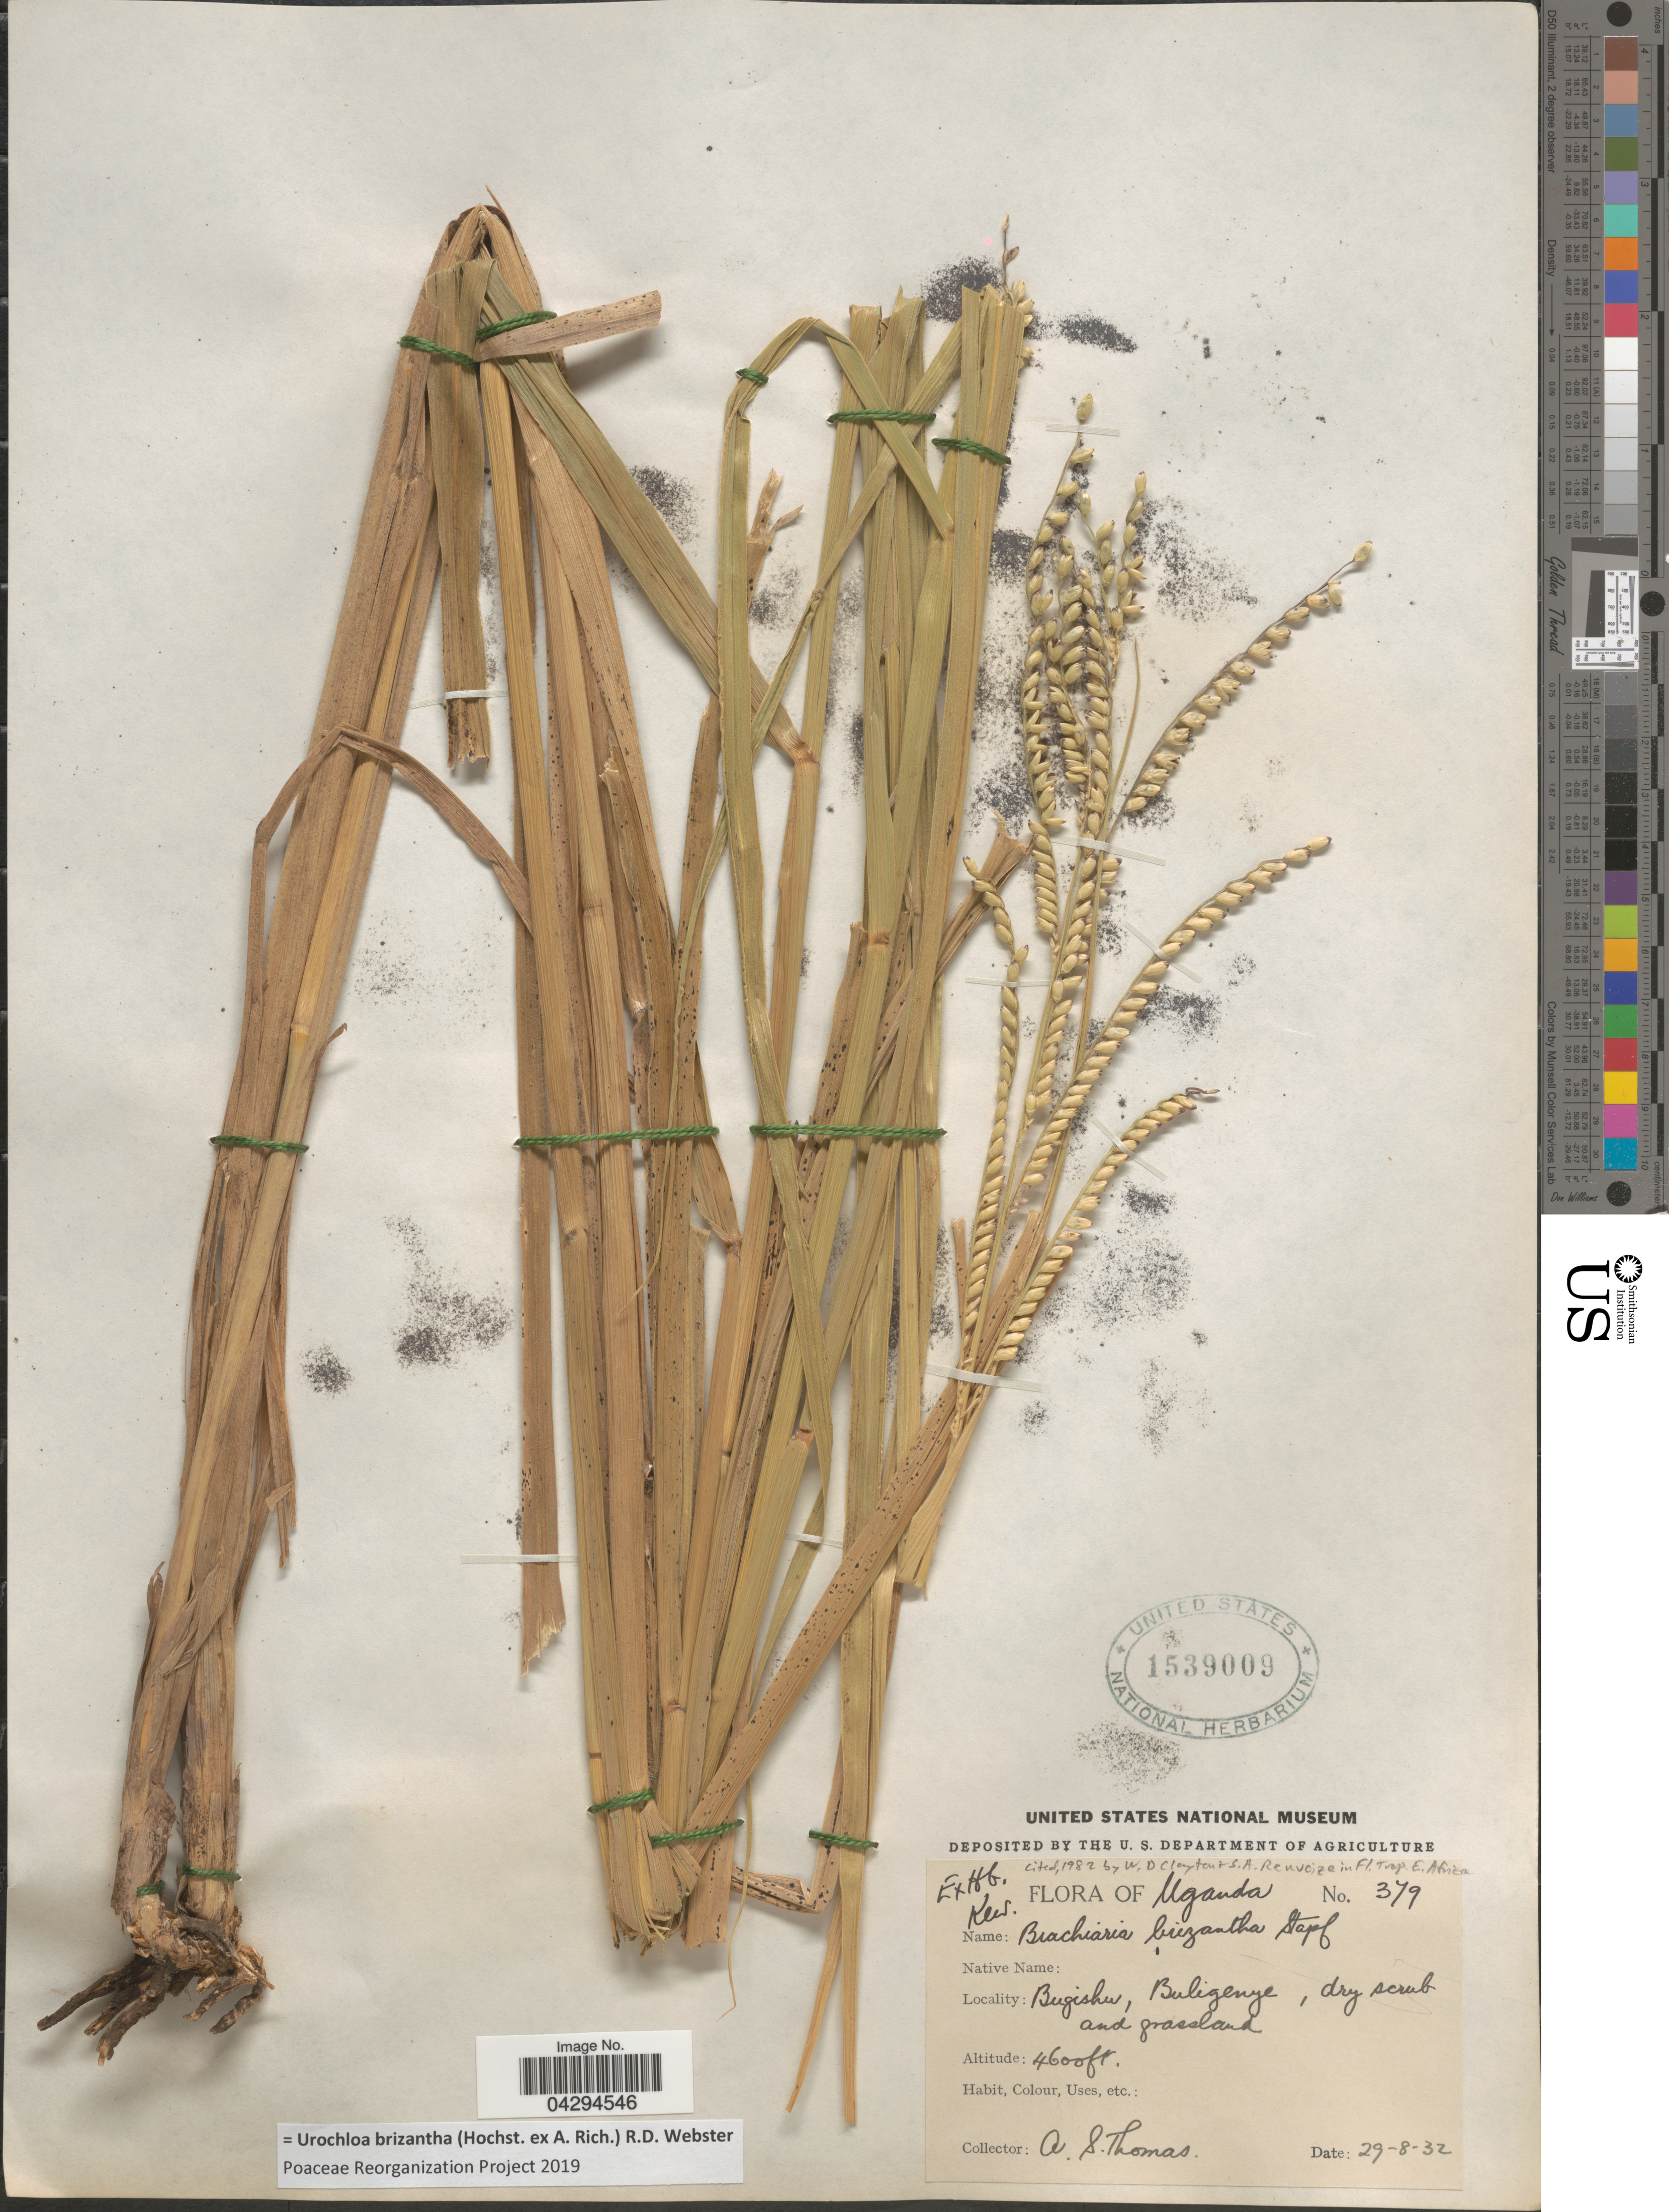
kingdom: Plantae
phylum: Tracheophyta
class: Liliopsida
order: Poales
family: Poaceae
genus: Urochloa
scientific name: Urochloa brizantha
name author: (Hochst. ex A. Rich.) R.D. Webster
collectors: A. Thomas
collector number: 379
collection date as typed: Transcribed d/m/y: 29/8/32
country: Uganda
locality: Bugishu, Buligenye.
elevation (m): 1402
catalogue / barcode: US 1539009